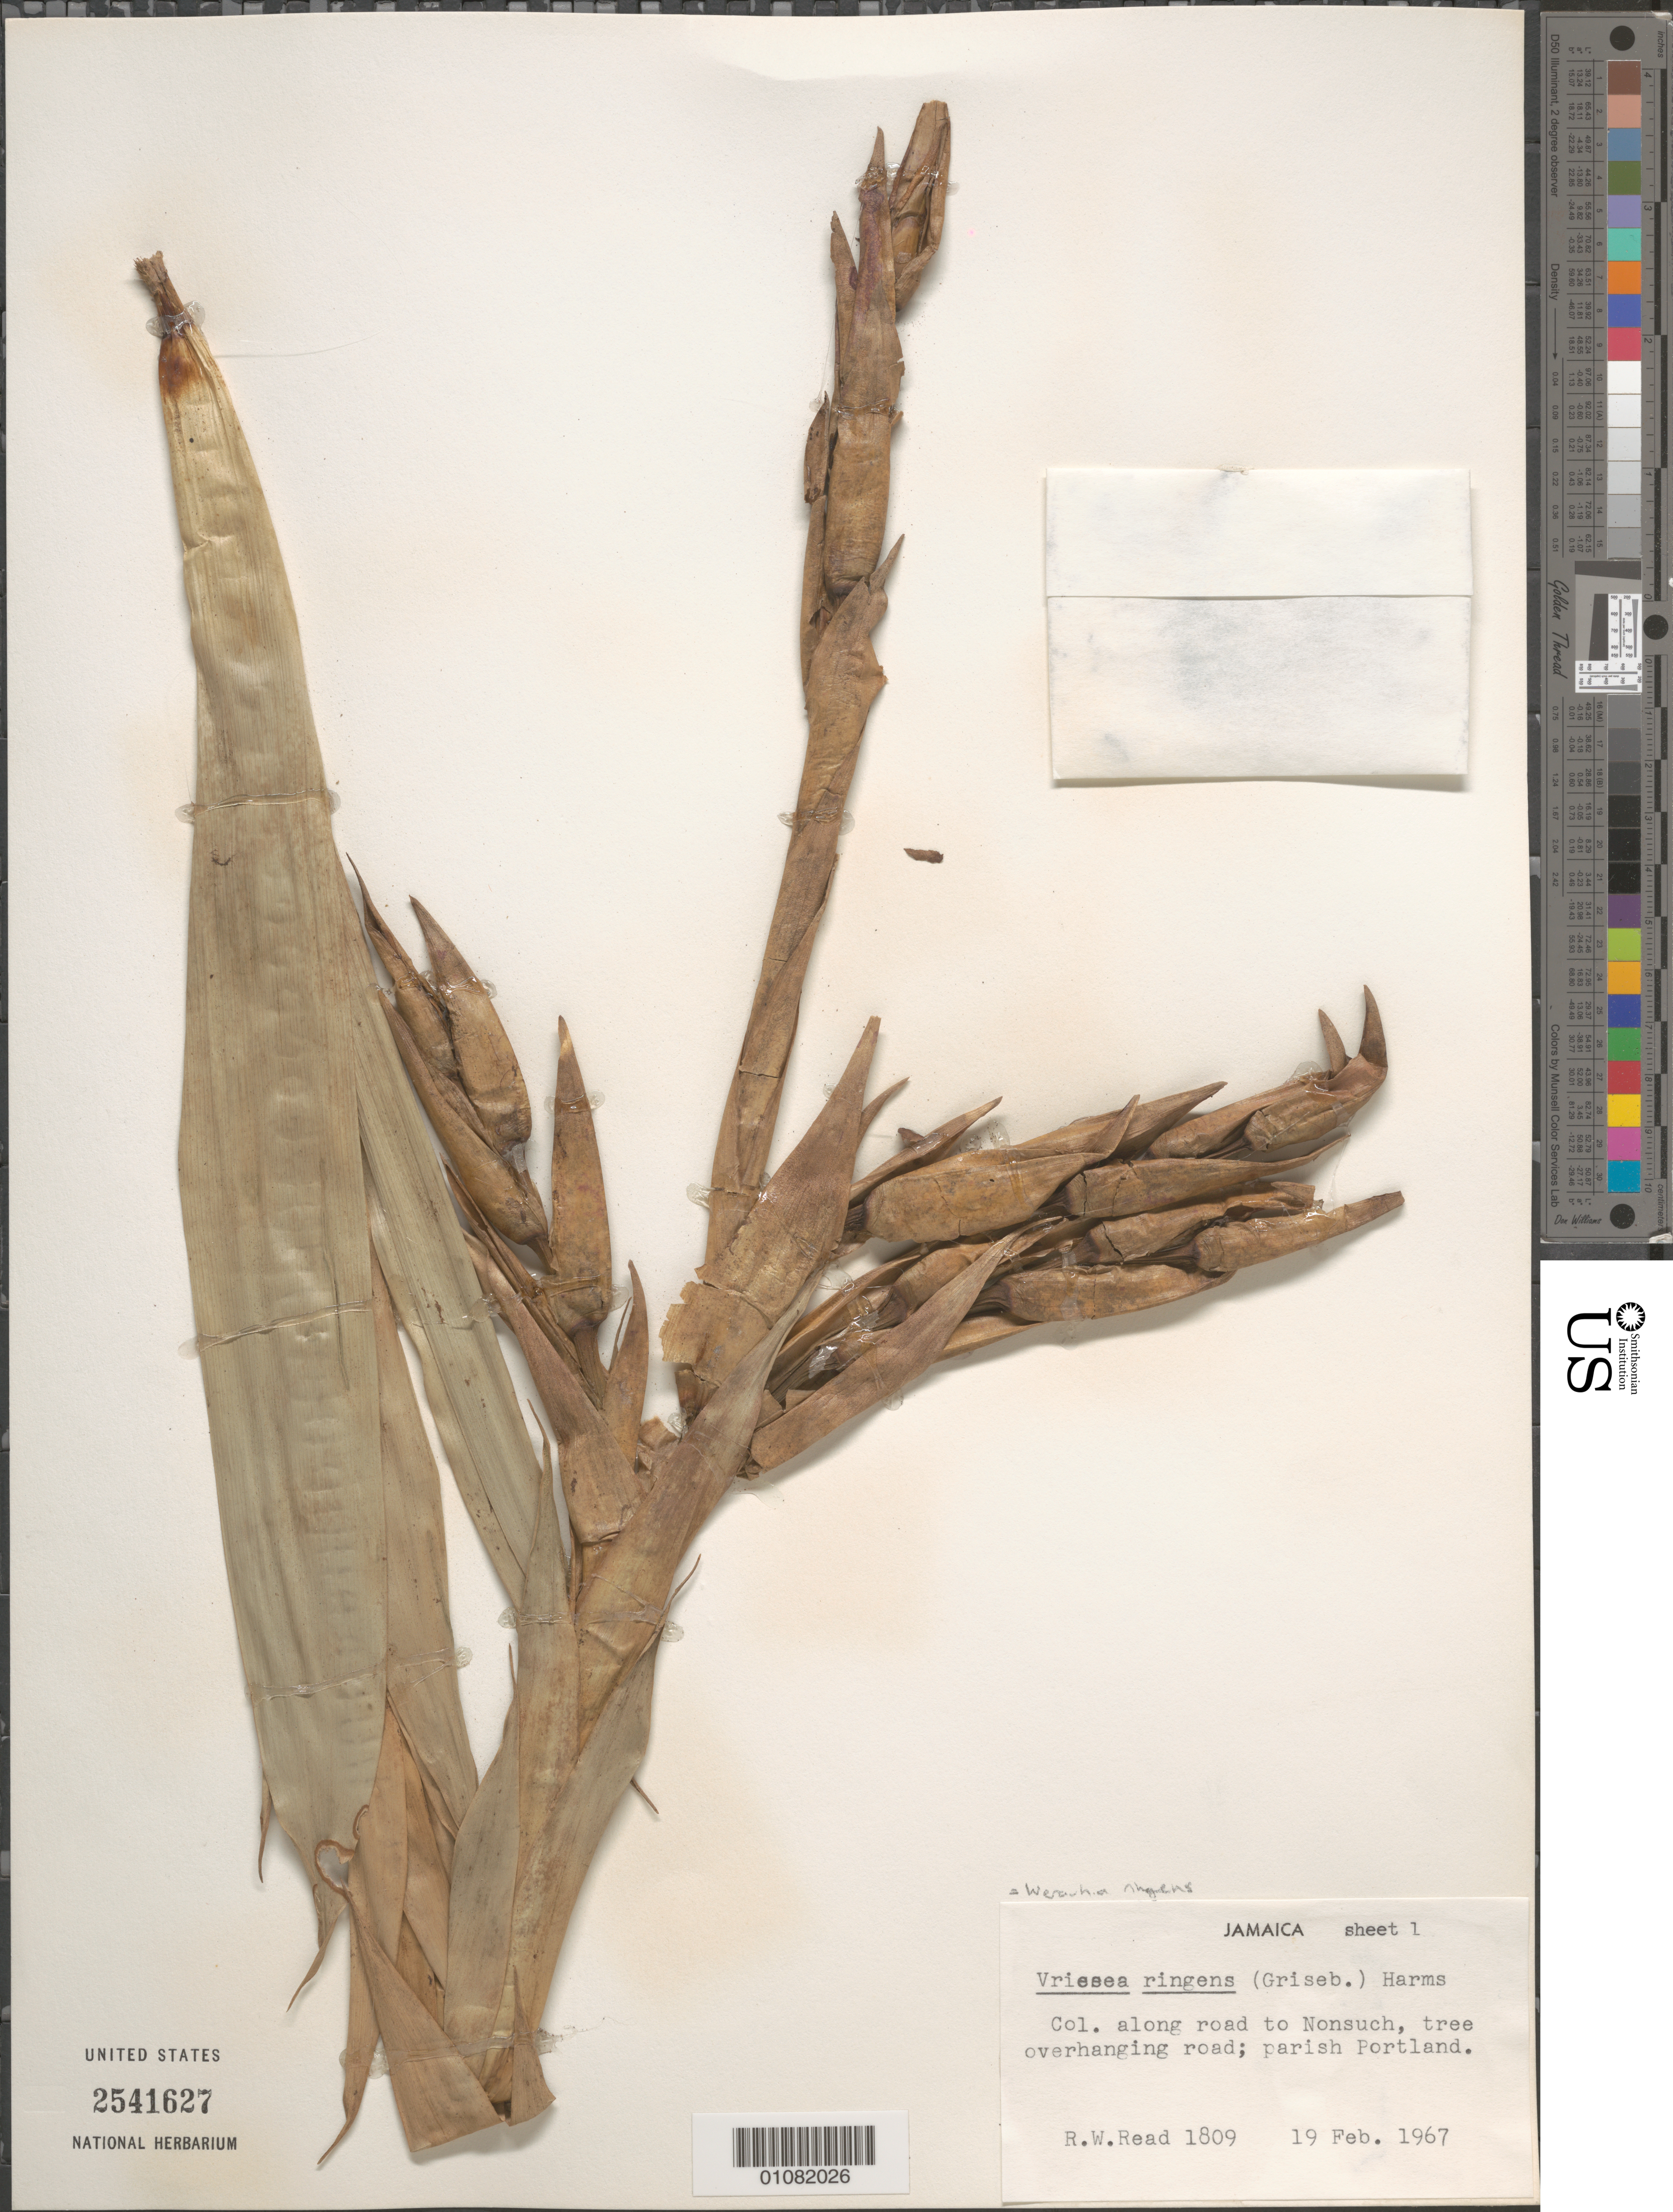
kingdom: Plantae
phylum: Tracheophyta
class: Liliopsida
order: Poales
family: Bromeliaceae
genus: Vriesea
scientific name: Vriesea ringens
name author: (Griseb.) Harms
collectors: R. W. Read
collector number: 1809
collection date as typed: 19 Feb 1967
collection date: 1967-02-19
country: Jamaica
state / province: Portland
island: Jamaica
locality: along road to Nonesuch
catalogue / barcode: US 2541627